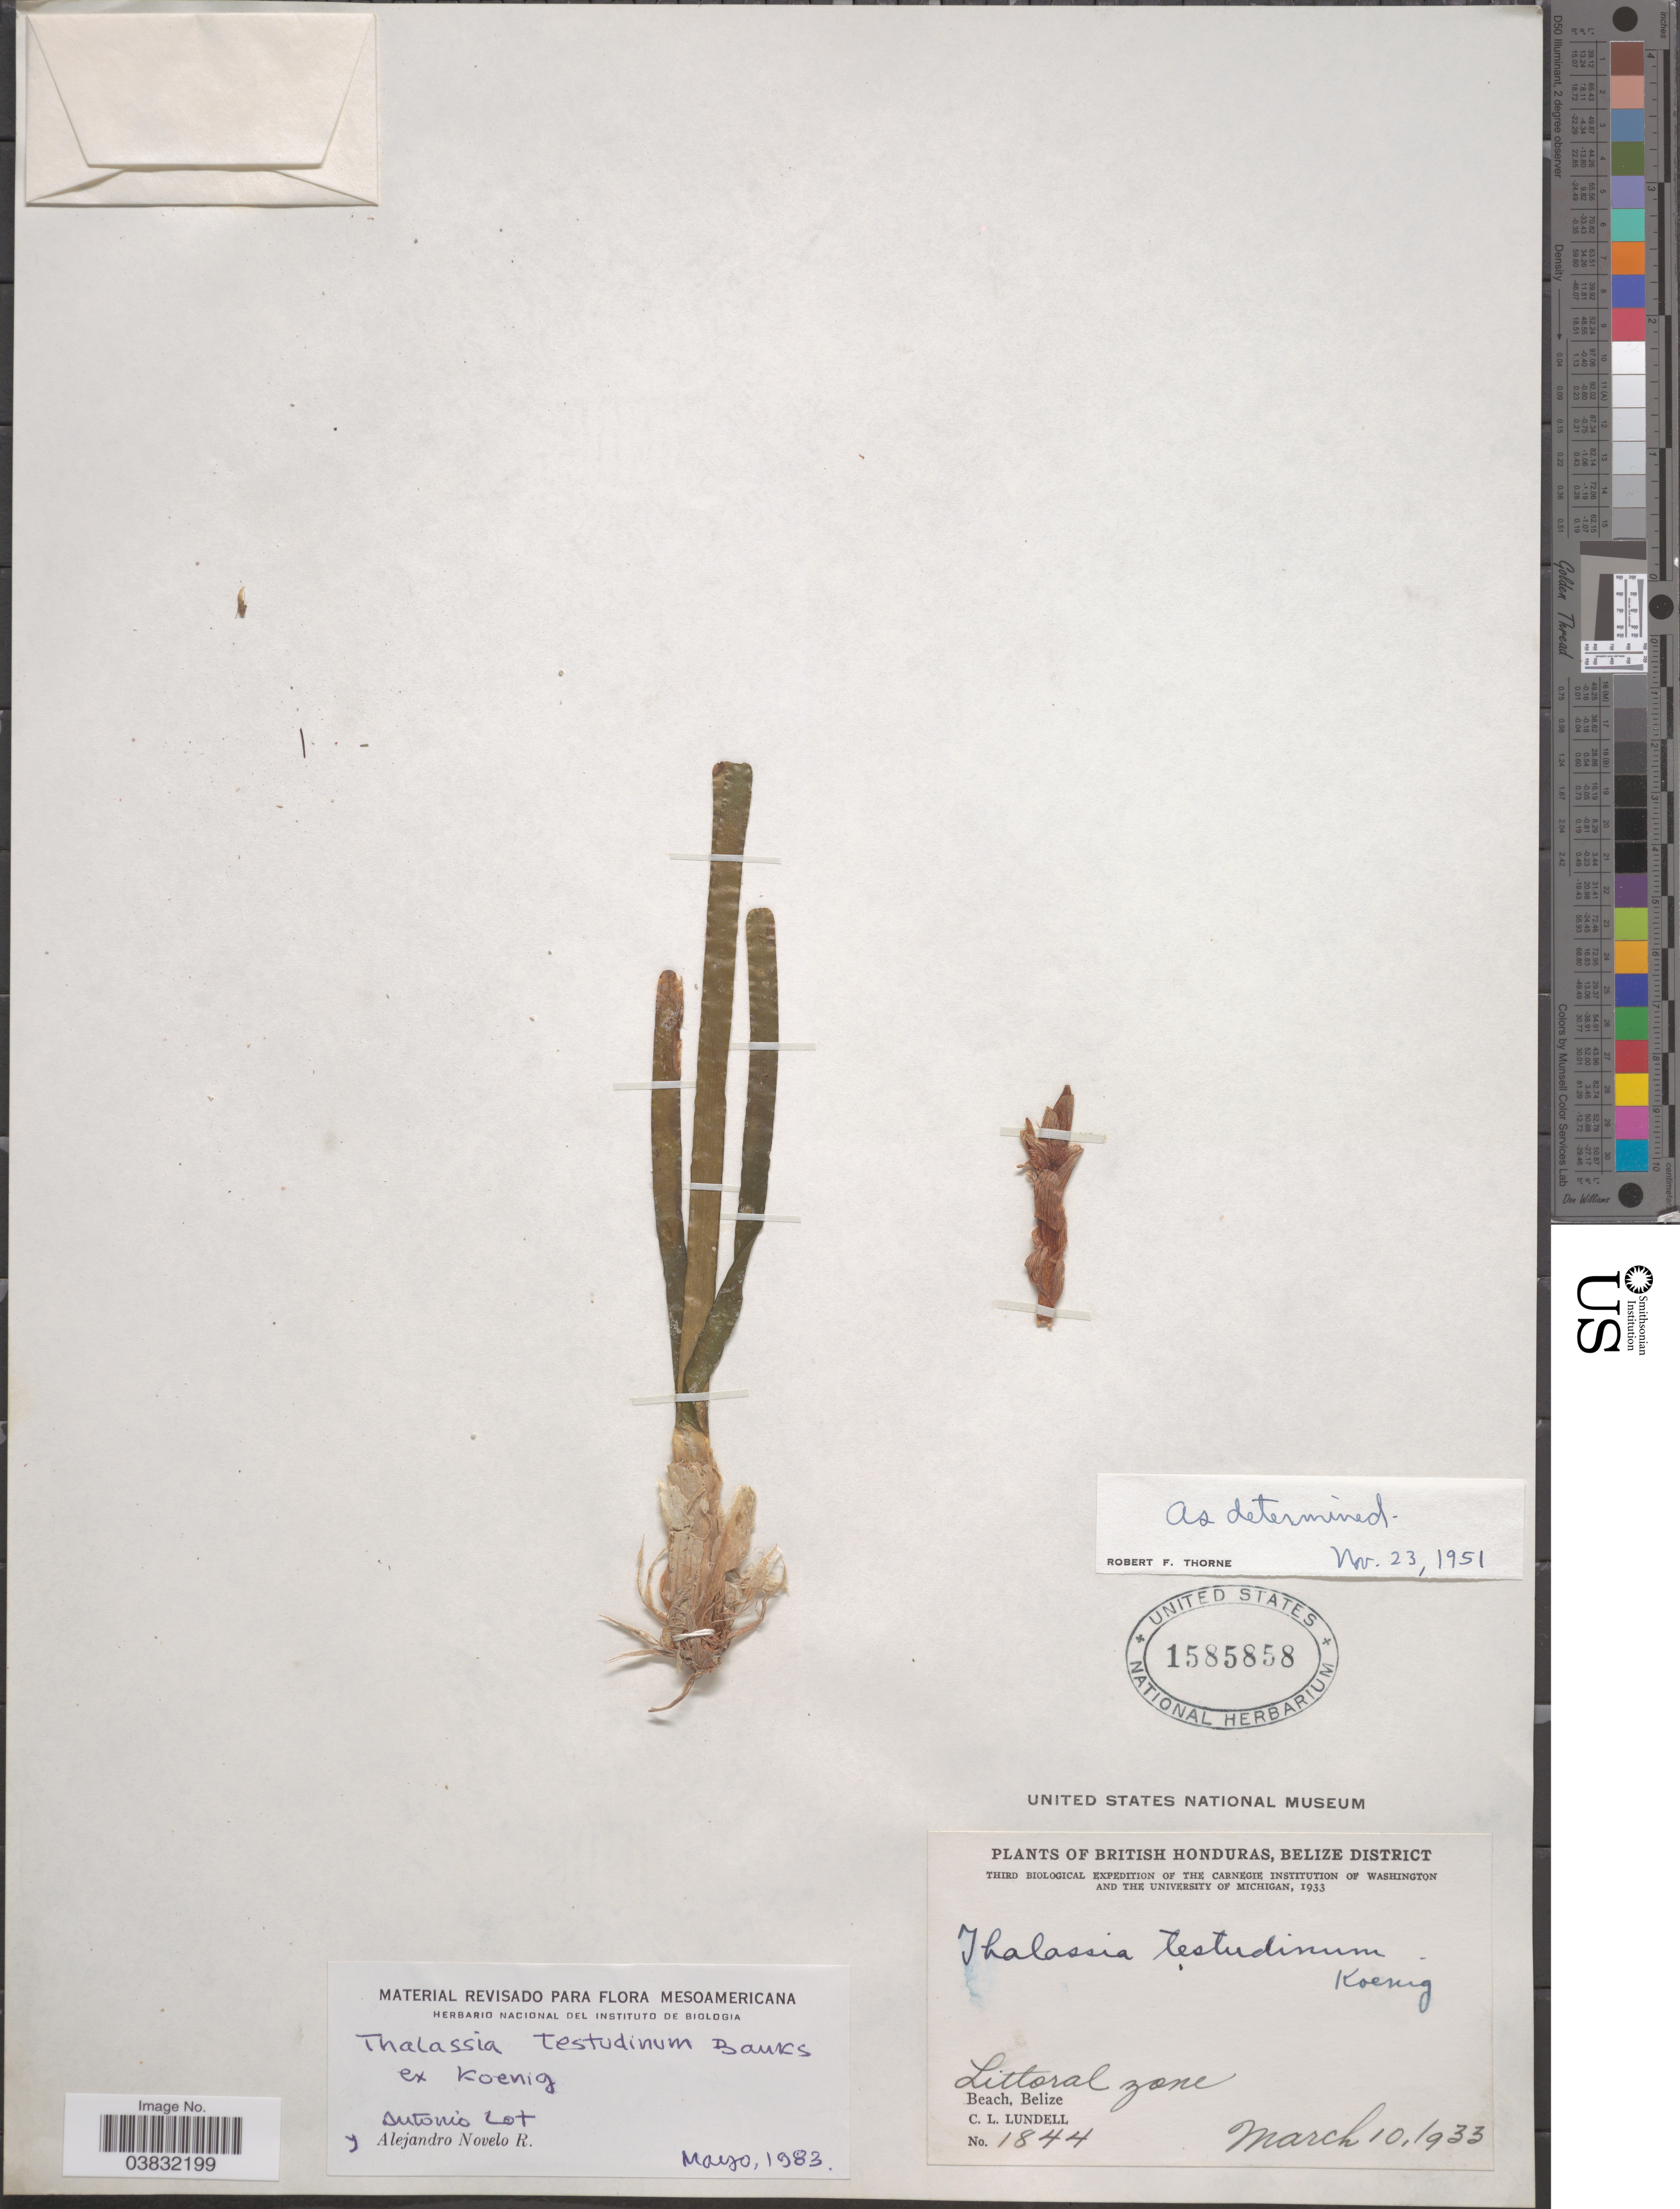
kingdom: Plantae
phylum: Tracheophyta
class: Liliopsida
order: Alismatales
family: Hydrocharitaceae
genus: Thalassia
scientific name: Thalassia testudinum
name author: Banks & Sol. ex K.D. Koenig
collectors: C. L. Lundell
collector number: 1844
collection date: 1933-03-10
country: Belize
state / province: Belize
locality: British Honduras, Belize District. Beach.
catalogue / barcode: US 1585858